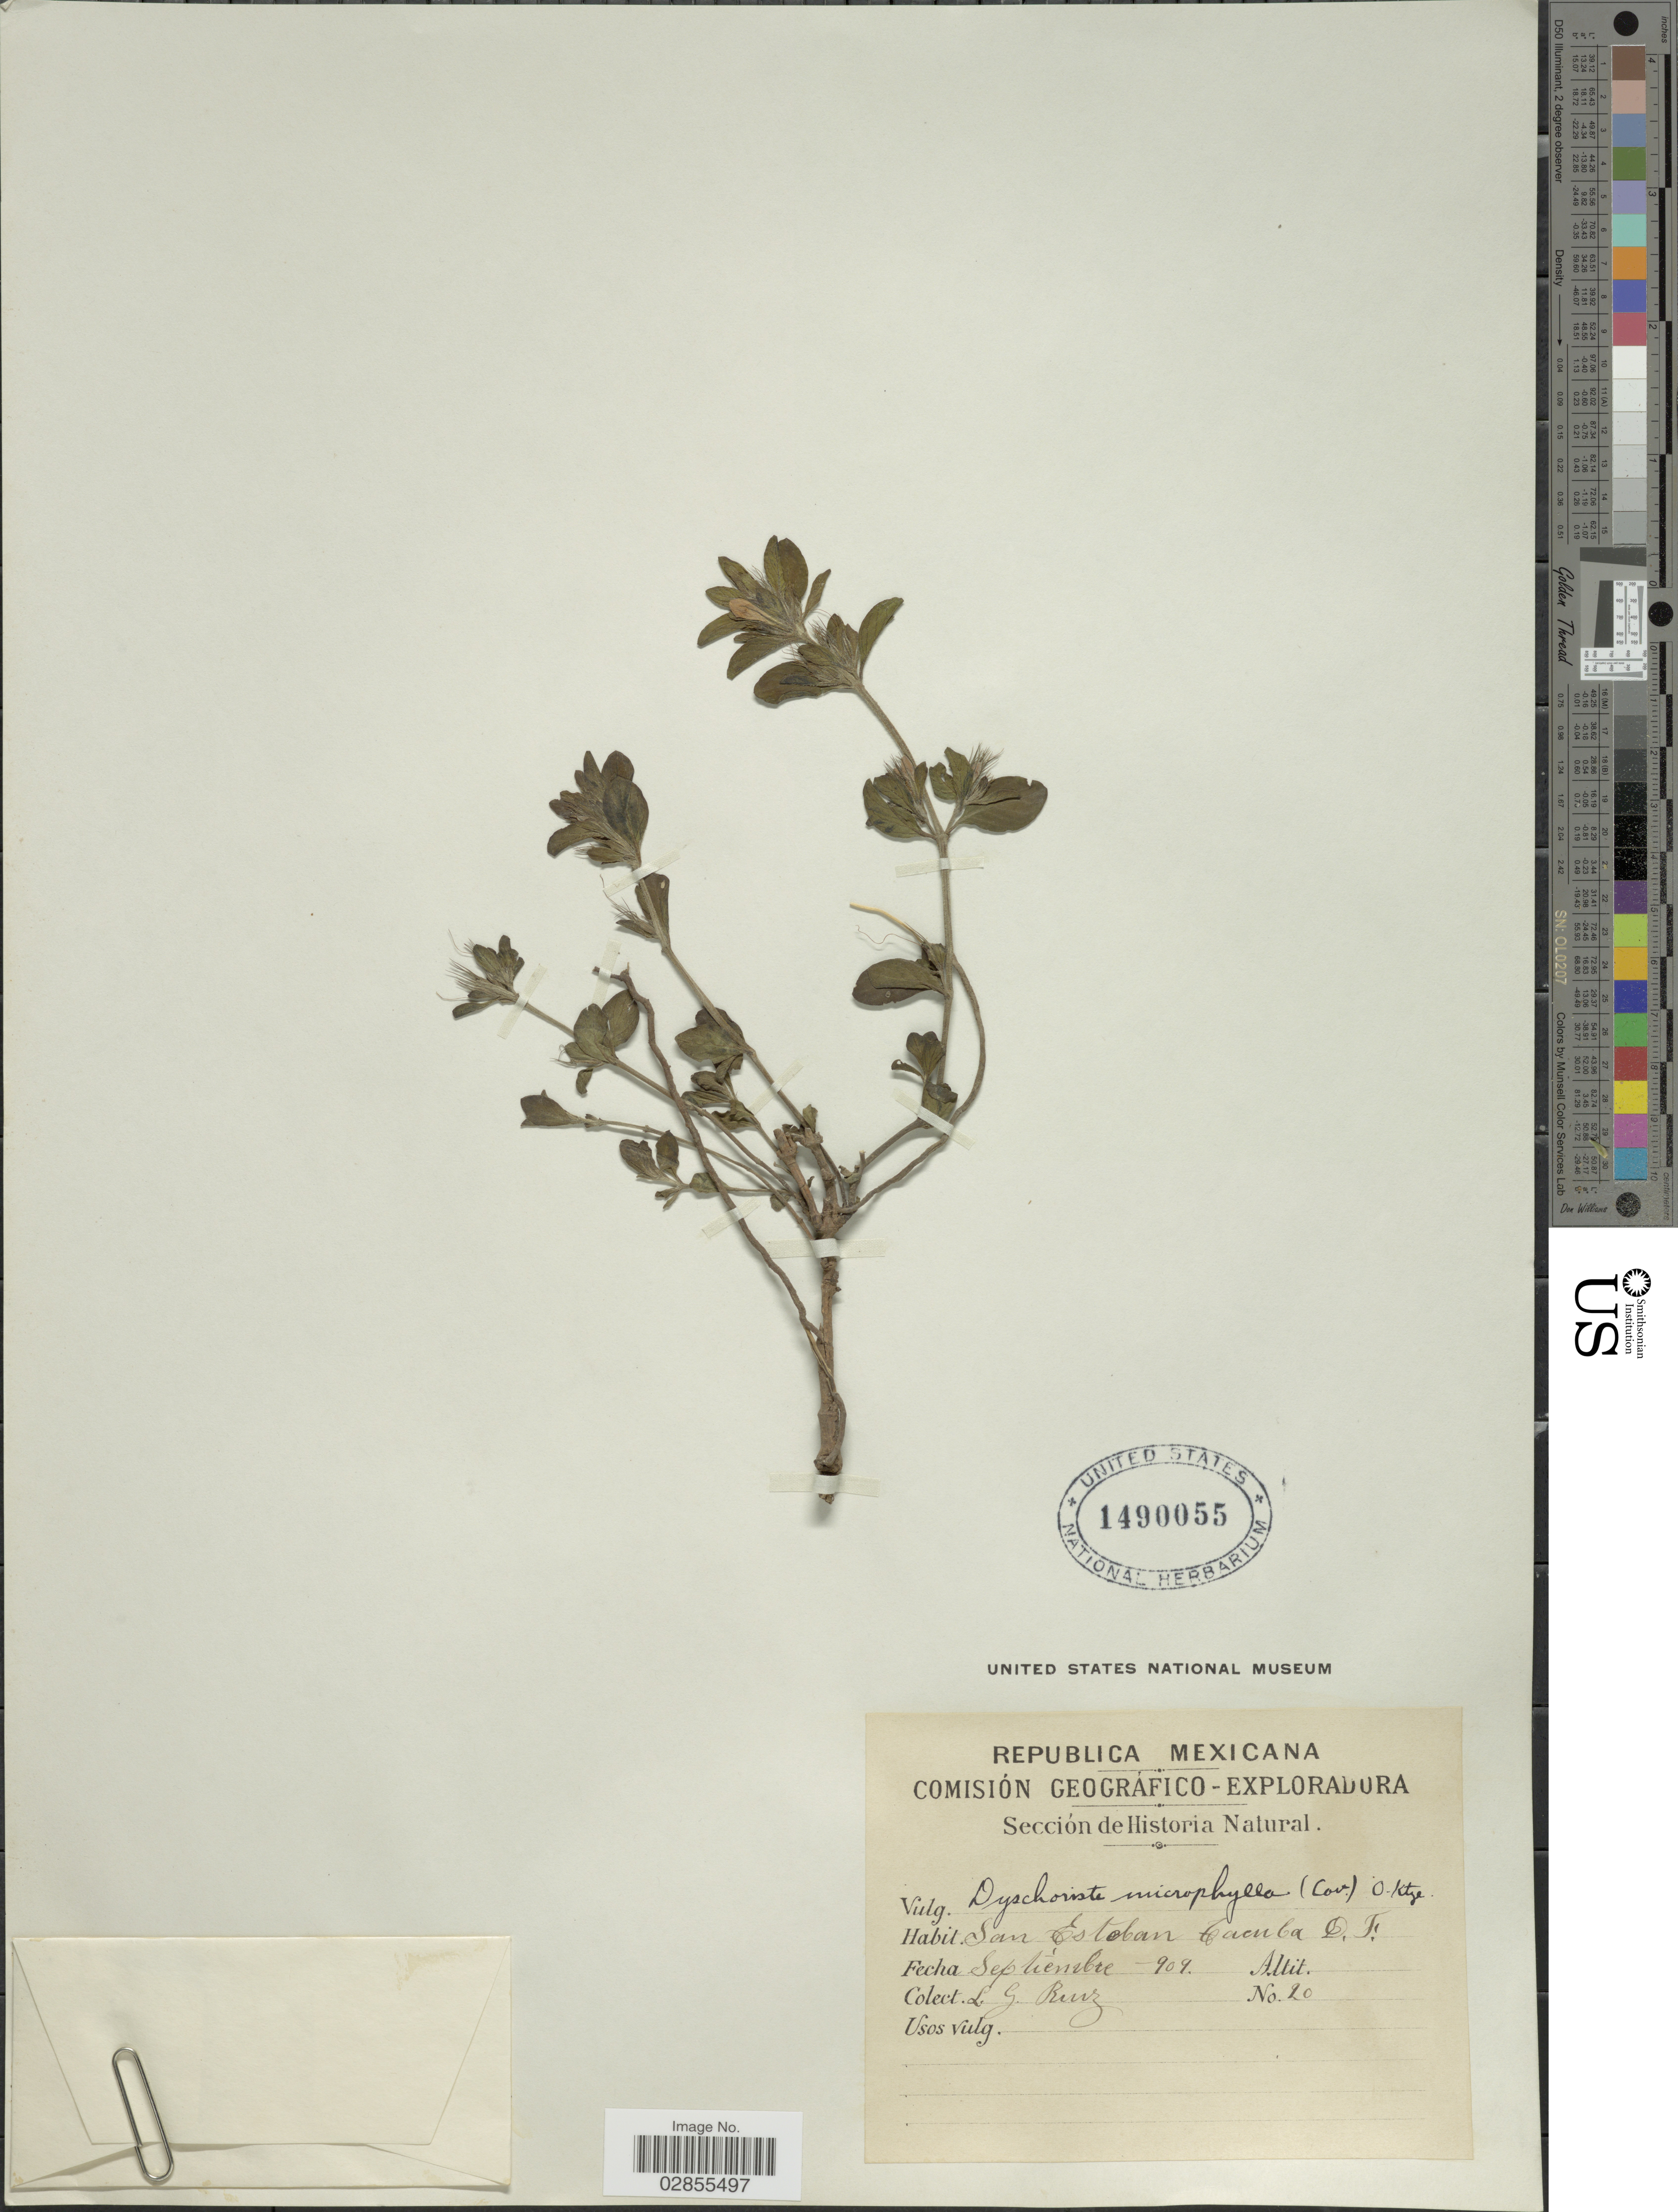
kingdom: Plantae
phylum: Tracheophyta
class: Magnoliopsida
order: Lamiales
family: Acanthaceae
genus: Dyschoriste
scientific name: Dyschoriste microphylla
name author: (Cav.) Kuntze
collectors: L. G. Ruiz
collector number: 20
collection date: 1909-09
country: Mexico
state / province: Distrito Federal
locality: San Estoban, Tacuba, D.F.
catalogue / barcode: US 1490055